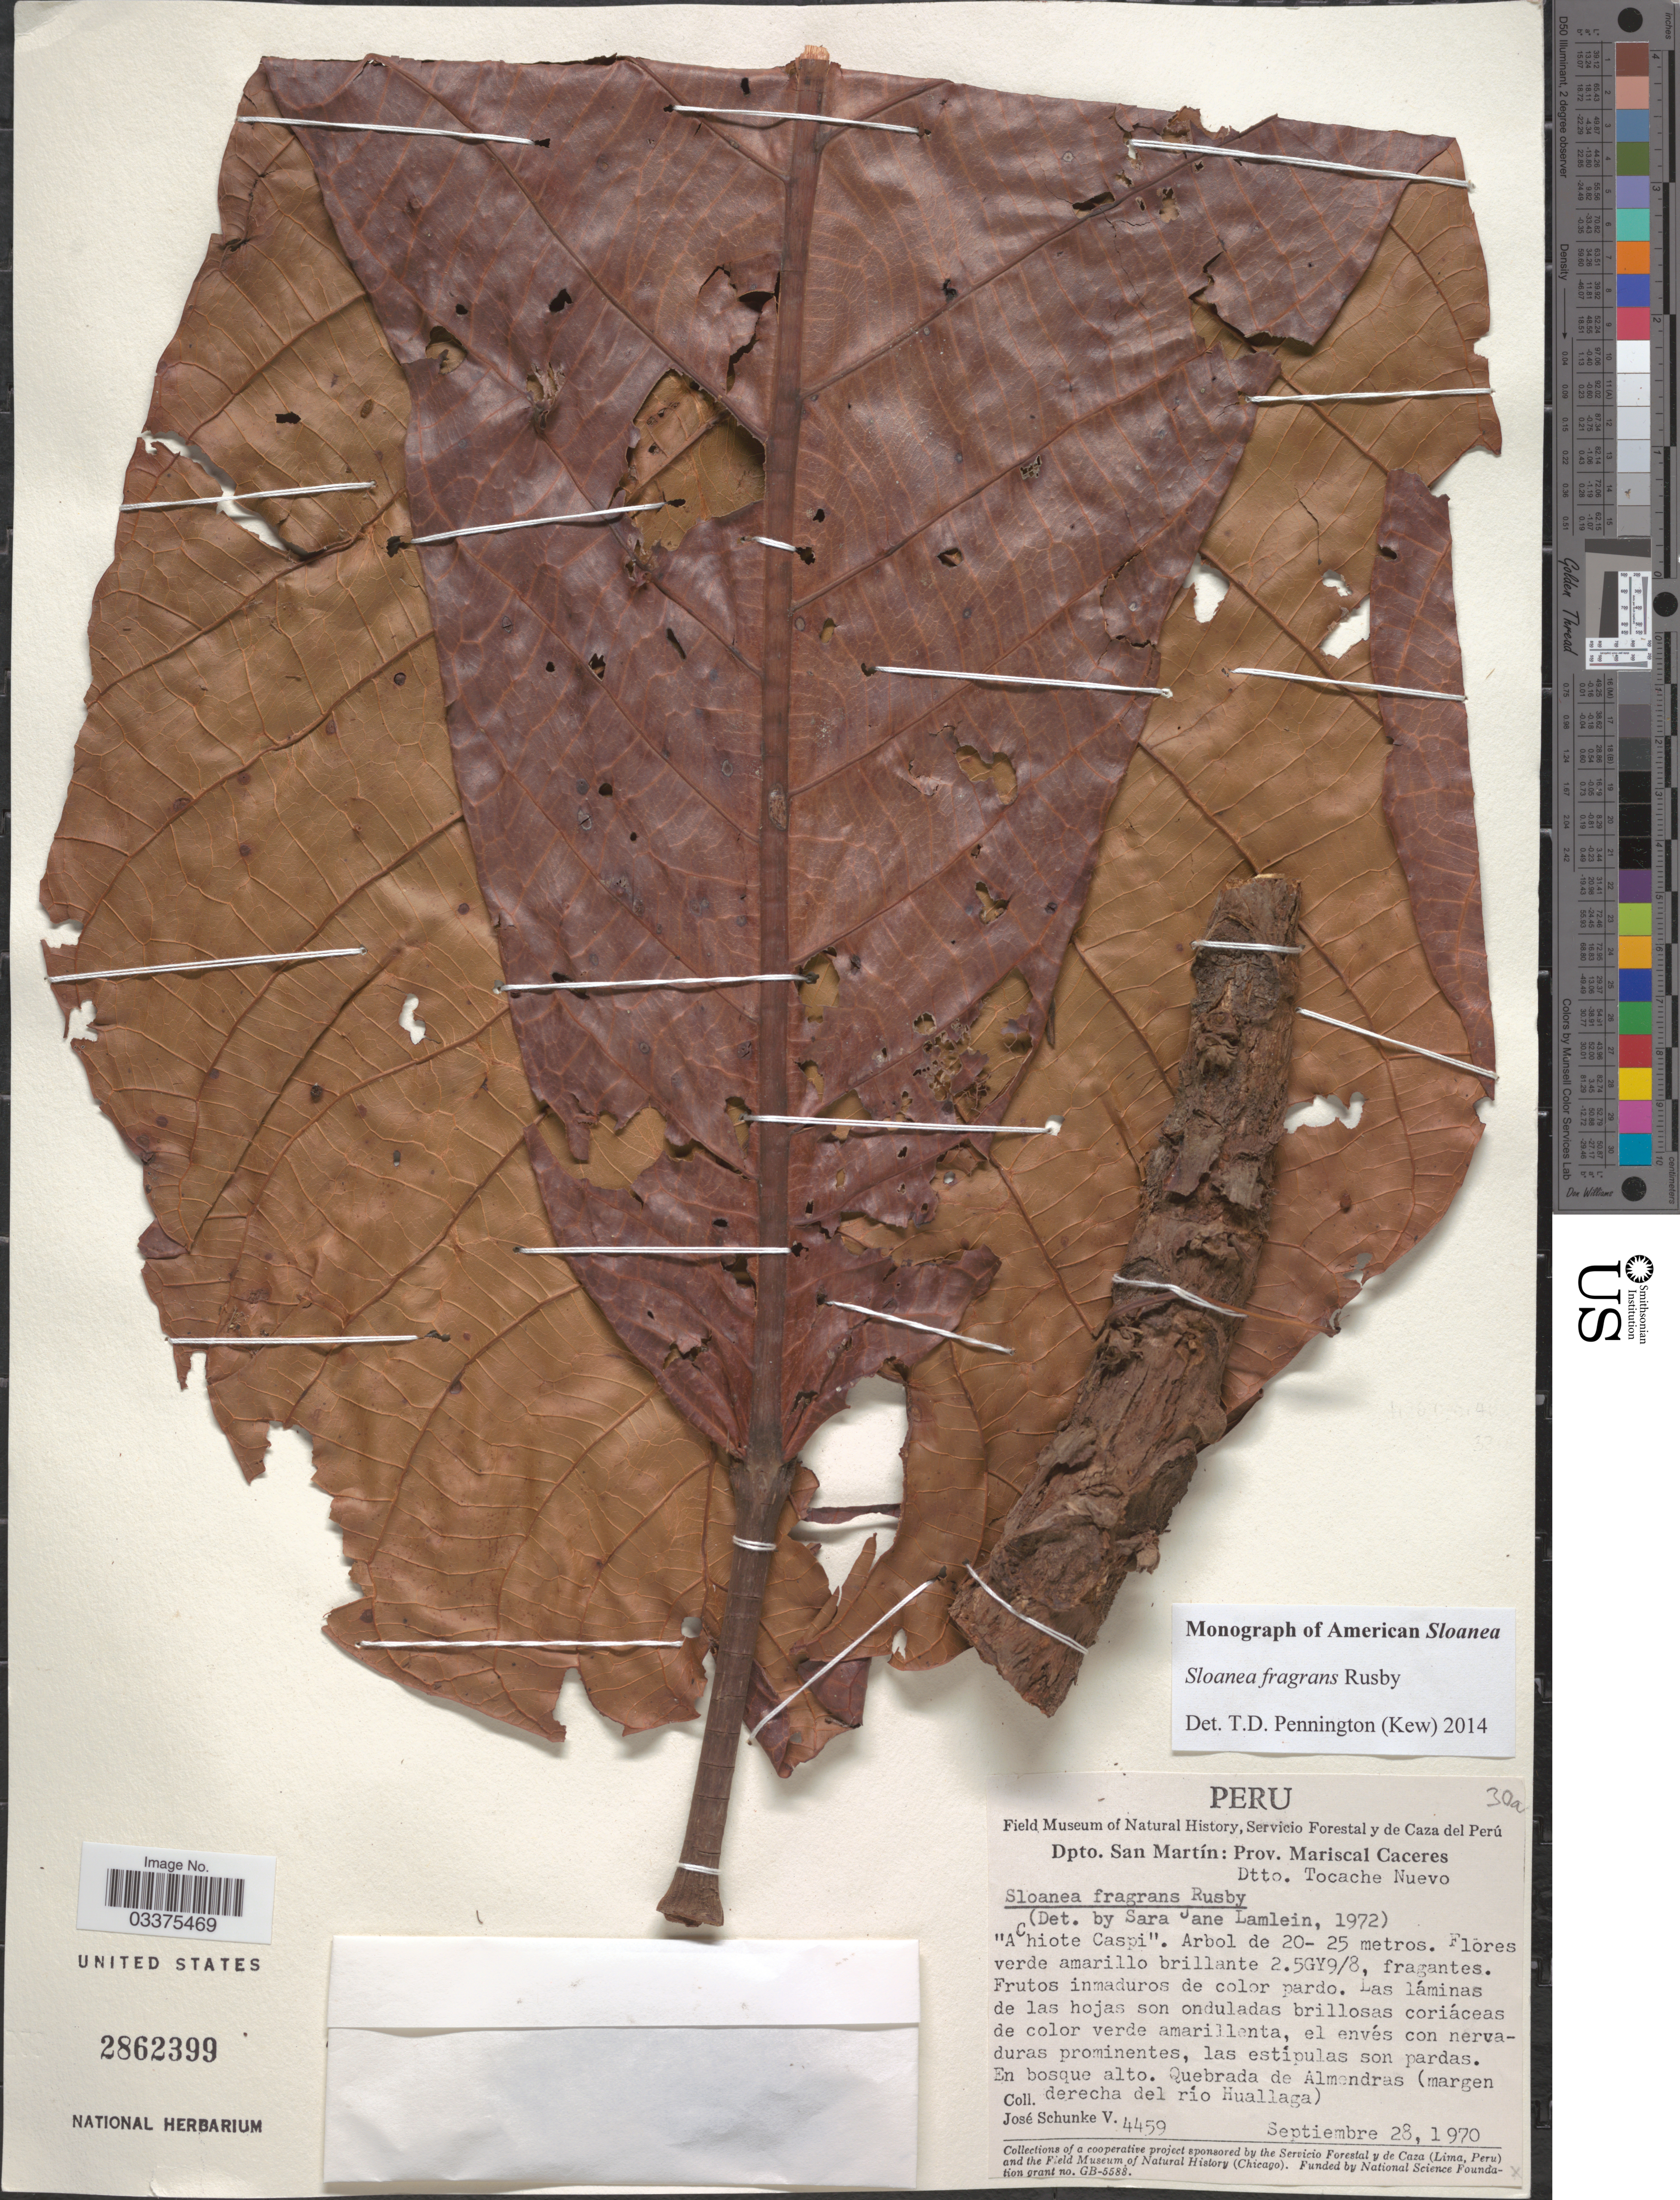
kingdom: Plantae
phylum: Tracheophyta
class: Magnoliopsida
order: Oxalidales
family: Elaeocarpaceae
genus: Sloanea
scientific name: Sloanea fragrans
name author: Rusby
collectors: J. Schunke Vigo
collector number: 4459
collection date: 1970-09-28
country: Peru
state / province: San Martín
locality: Dpto. San Martín: Prov. Mariscal Caceres. Dtto. Tocache Nuevo. Quebrada de Almendras (margen dereca del río Huallaga).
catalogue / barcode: US 2862399